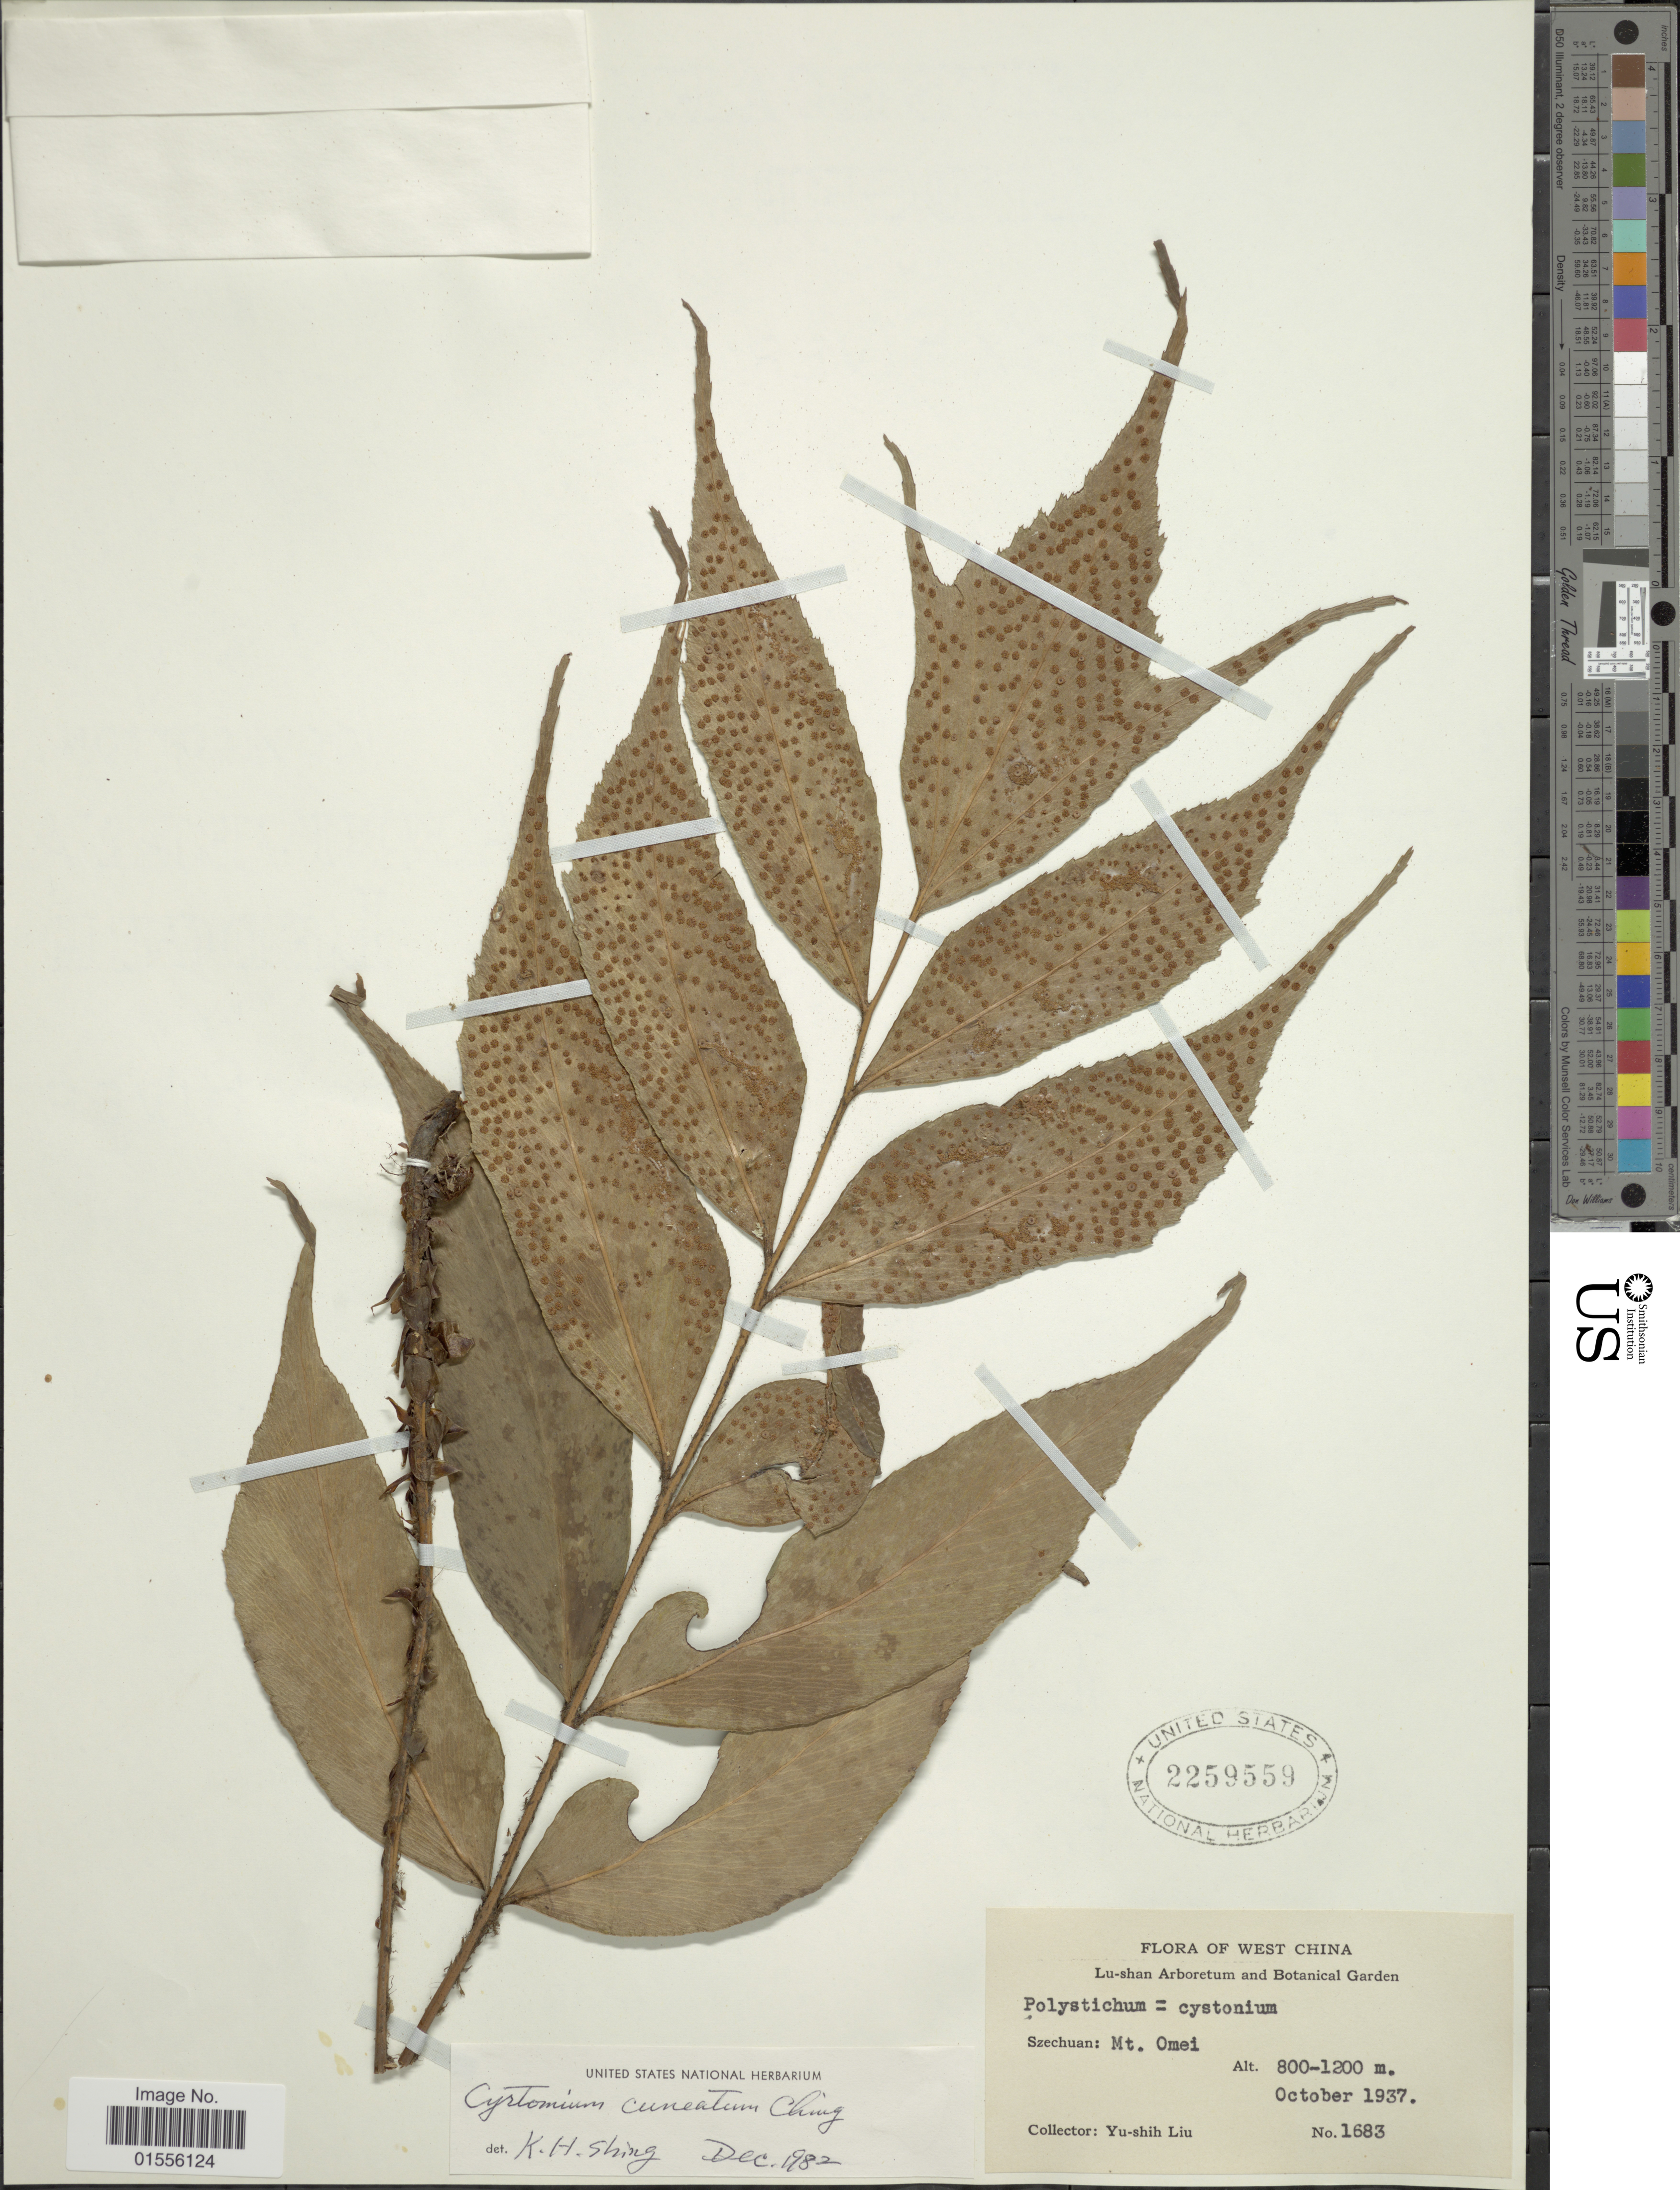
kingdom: Plantae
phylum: Tracheophyta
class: Polypodiopsida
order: Polypodiales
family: Dryopteridaceae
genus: Cyrtomium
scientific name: Cyrtomium cuneatum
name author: Ching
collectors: Y.-S. Liu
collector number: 16831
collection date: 1937-10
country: China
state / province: Sichuan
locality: West China, Szechuan: Mt Omei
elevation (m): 800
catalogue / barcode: US 2259559